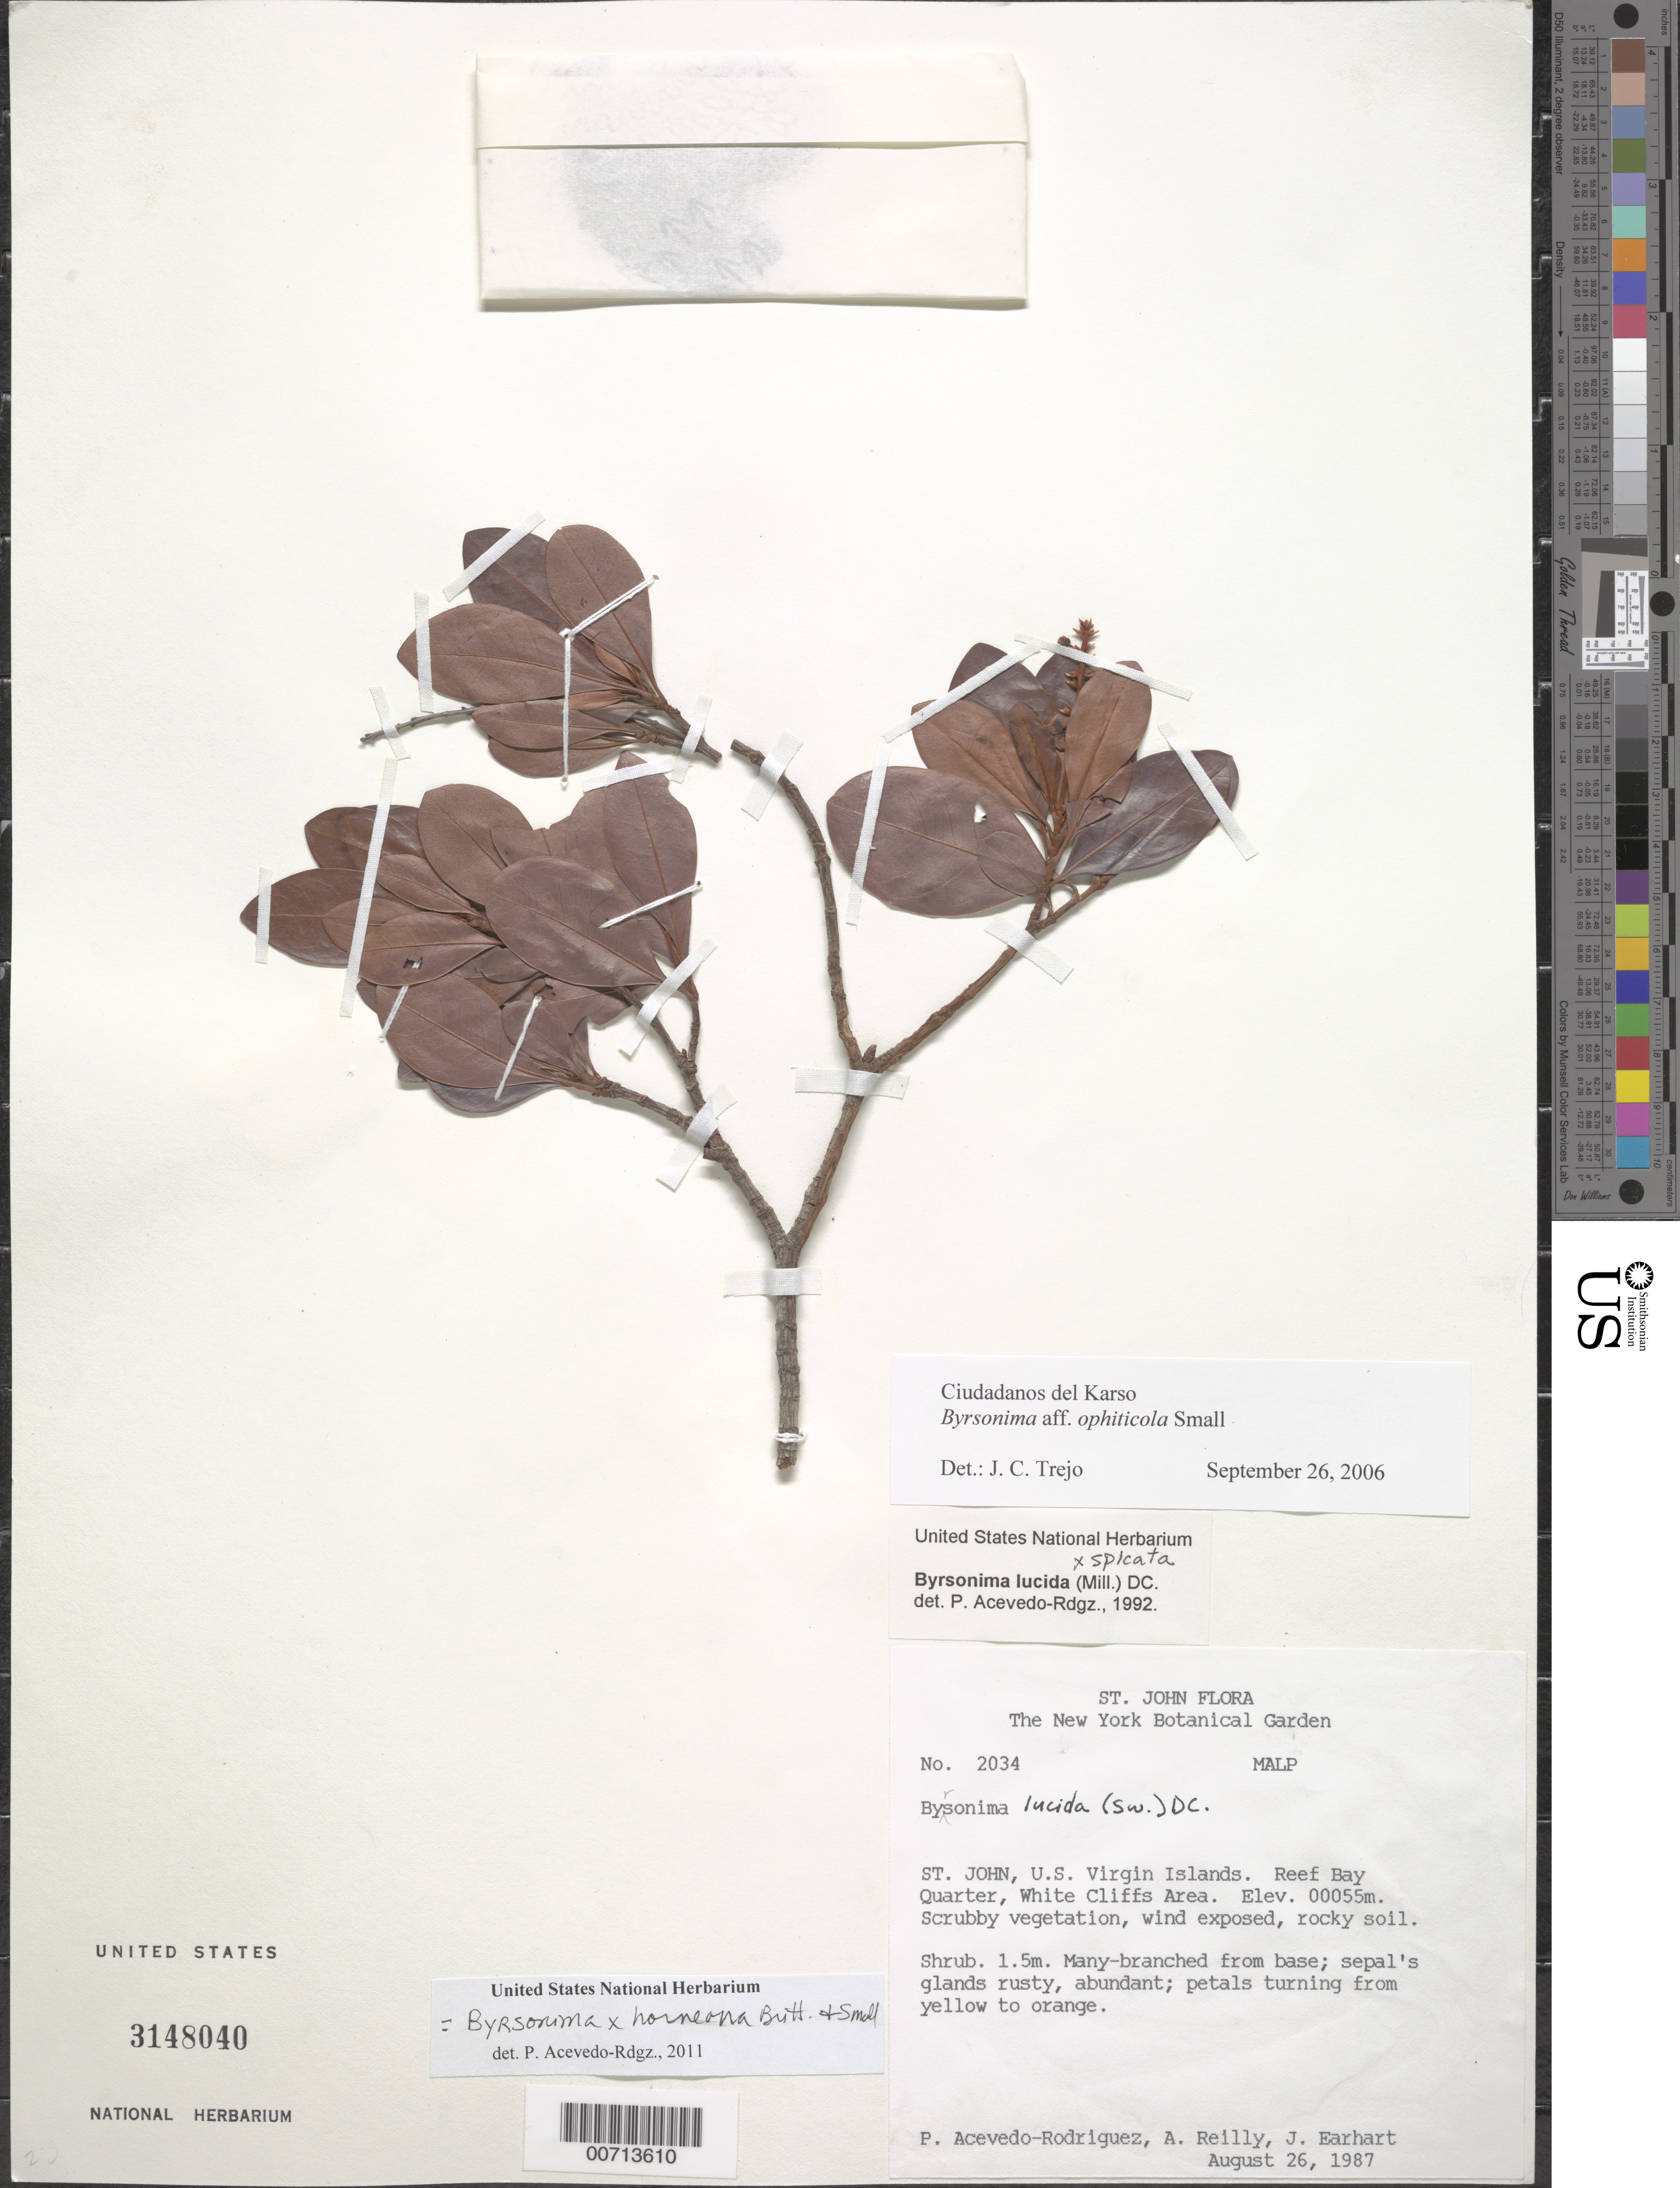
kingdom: Plantae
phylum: Tracheophyta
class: Magnoliopsida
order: Malpighiales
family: Malpighiaceae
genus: Byrsonima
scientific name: Byrsonima x horneana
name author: Britton & Small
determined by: Acevedo-Rodríguez, P., (BOT), Smithsonian Institution - National Museum of Natural History (UNITED STATES)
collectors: P. Acevedo-Rodr., A. Reilly & J. Earhart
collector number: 2034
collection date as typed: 26 Aug 1987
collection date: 1987-08-26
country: U.S. Virgin Islands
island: St. John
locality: Reef Bay Quarter; White Cliffs area.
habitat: Scrubby vegetation, wind exposed, rocky soil.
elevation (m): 55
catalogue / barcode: US 3148040